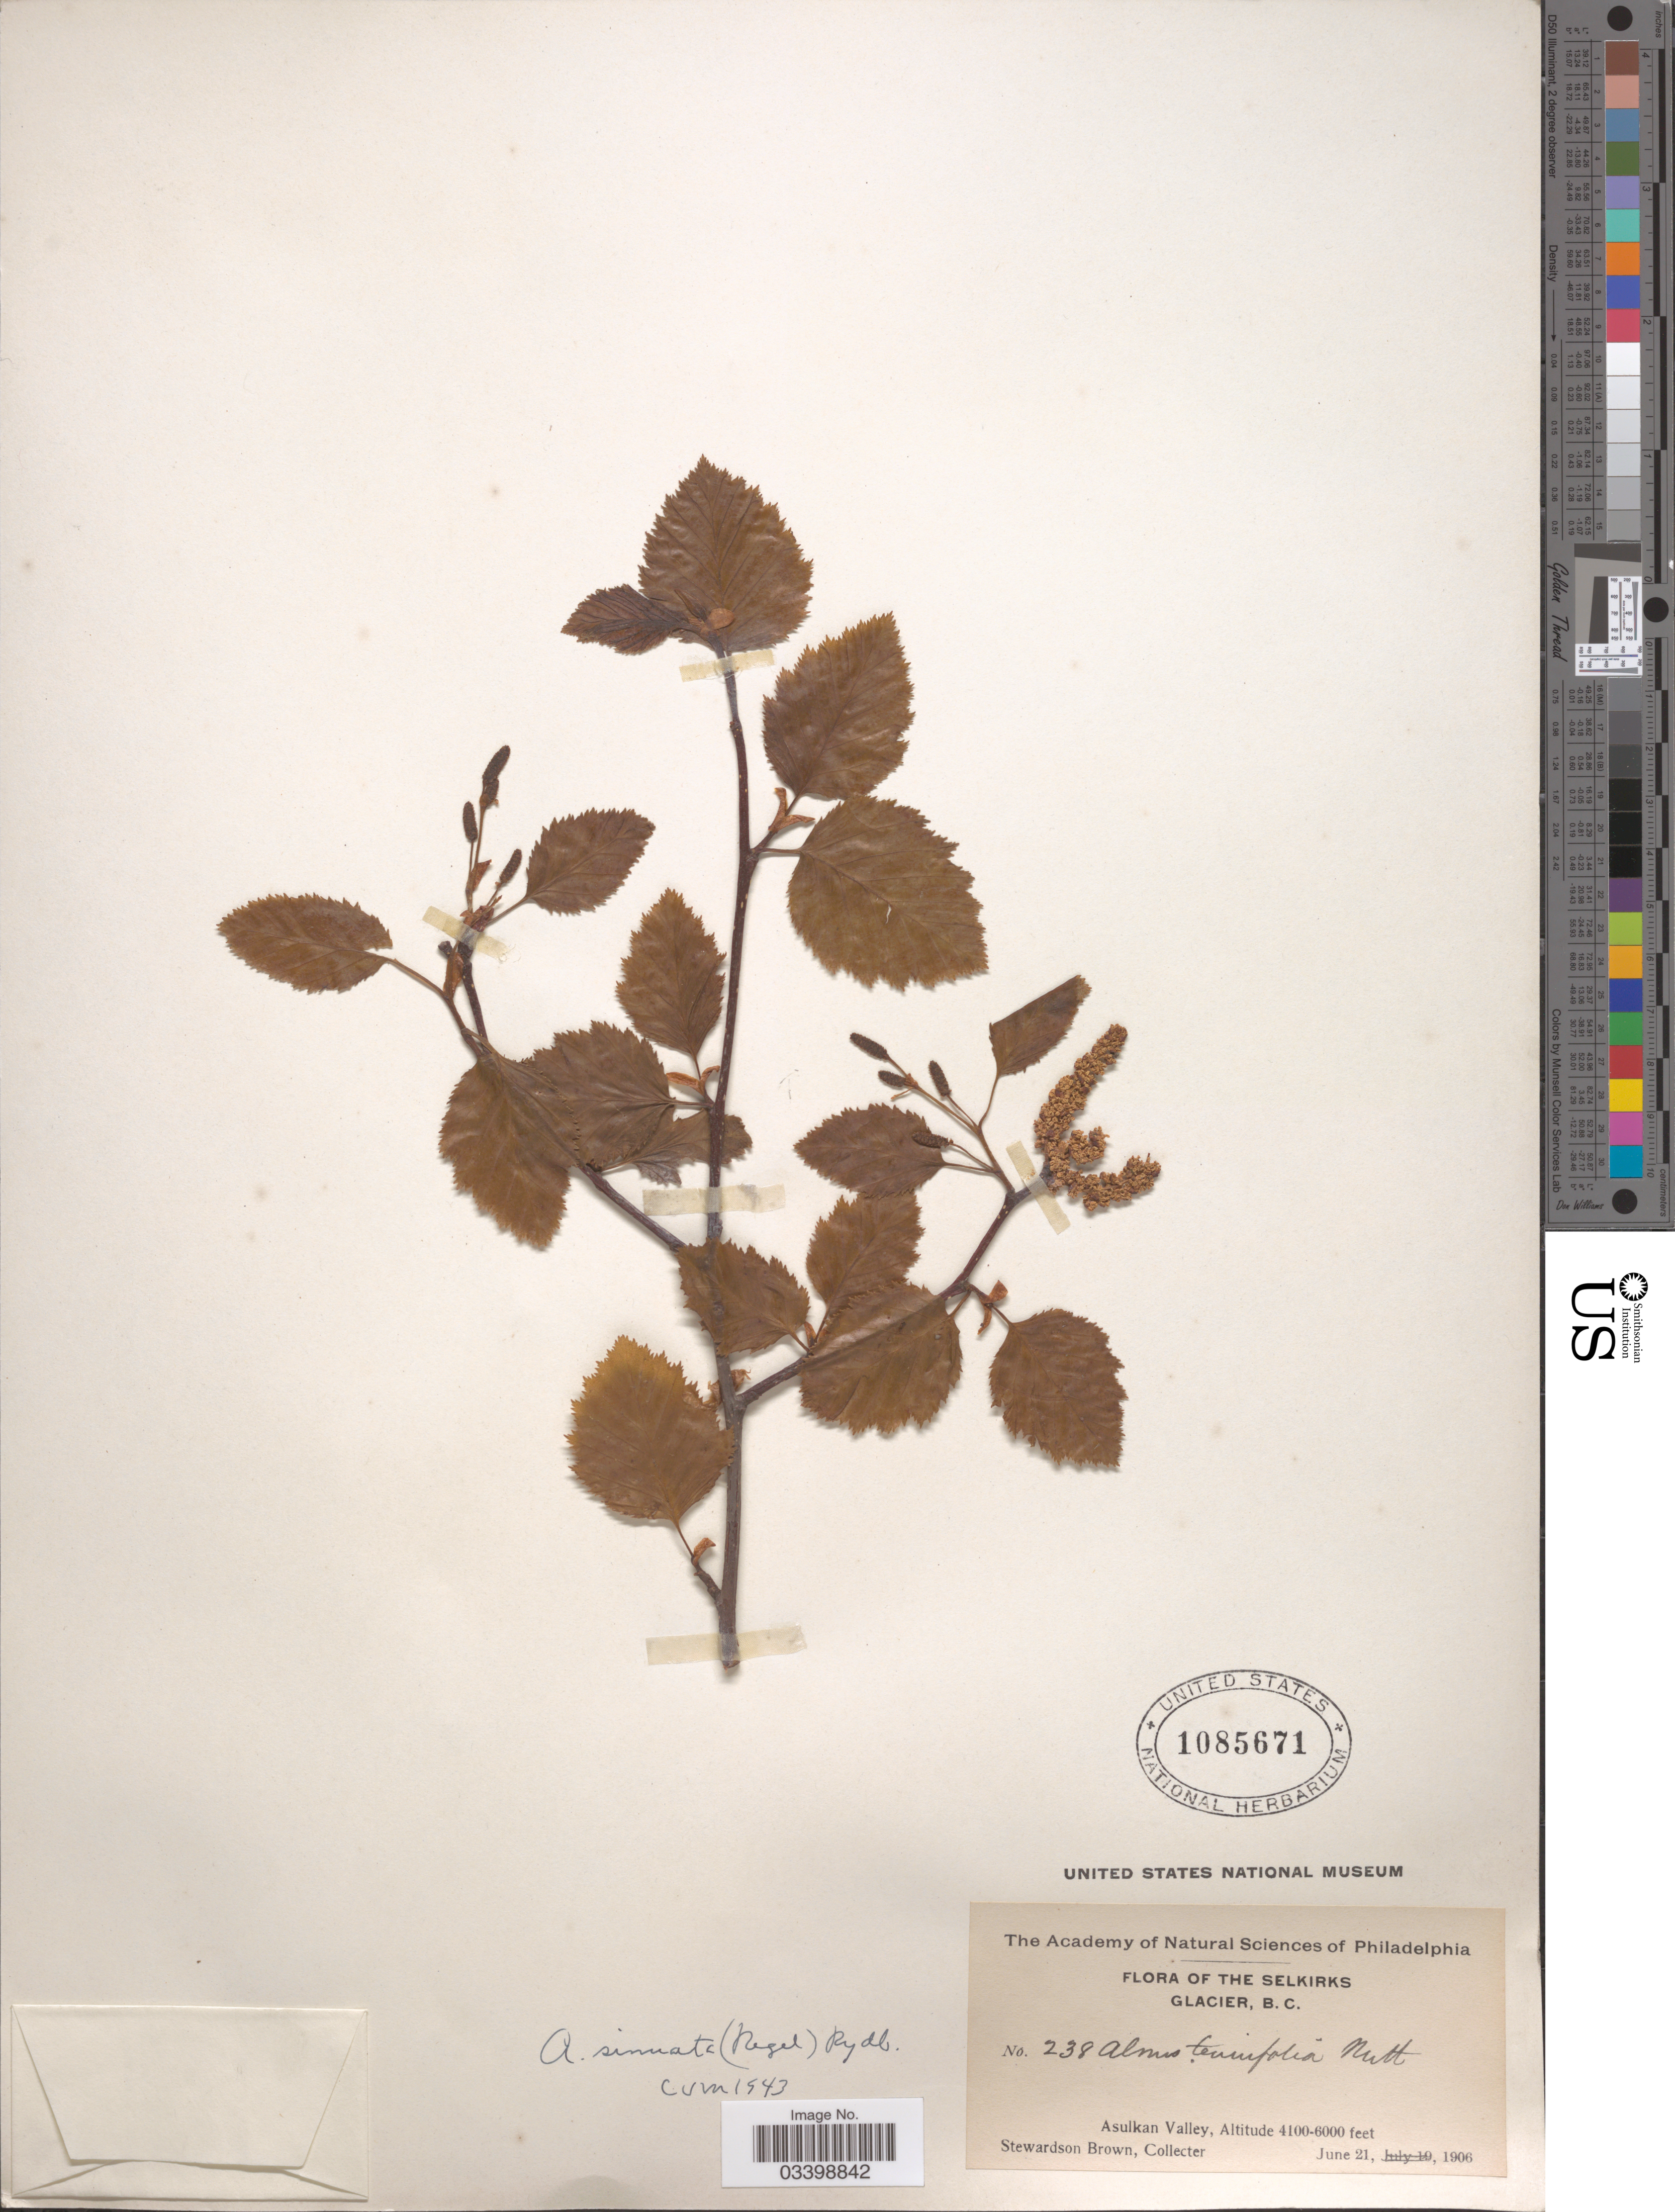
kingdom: Plantae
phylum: Tracheophyta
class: Magnoliopsida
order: Fagales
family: Betulaceae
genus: Alnus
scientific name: Alnus viridis subsp. sinuata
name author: Regel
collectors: S. Brown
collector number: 238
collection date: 1906-06-21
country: Canada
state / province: British Columbia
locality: The Selkirks, Glacier. Asulkan Valley.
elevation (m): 1250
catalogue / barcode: US 1085671